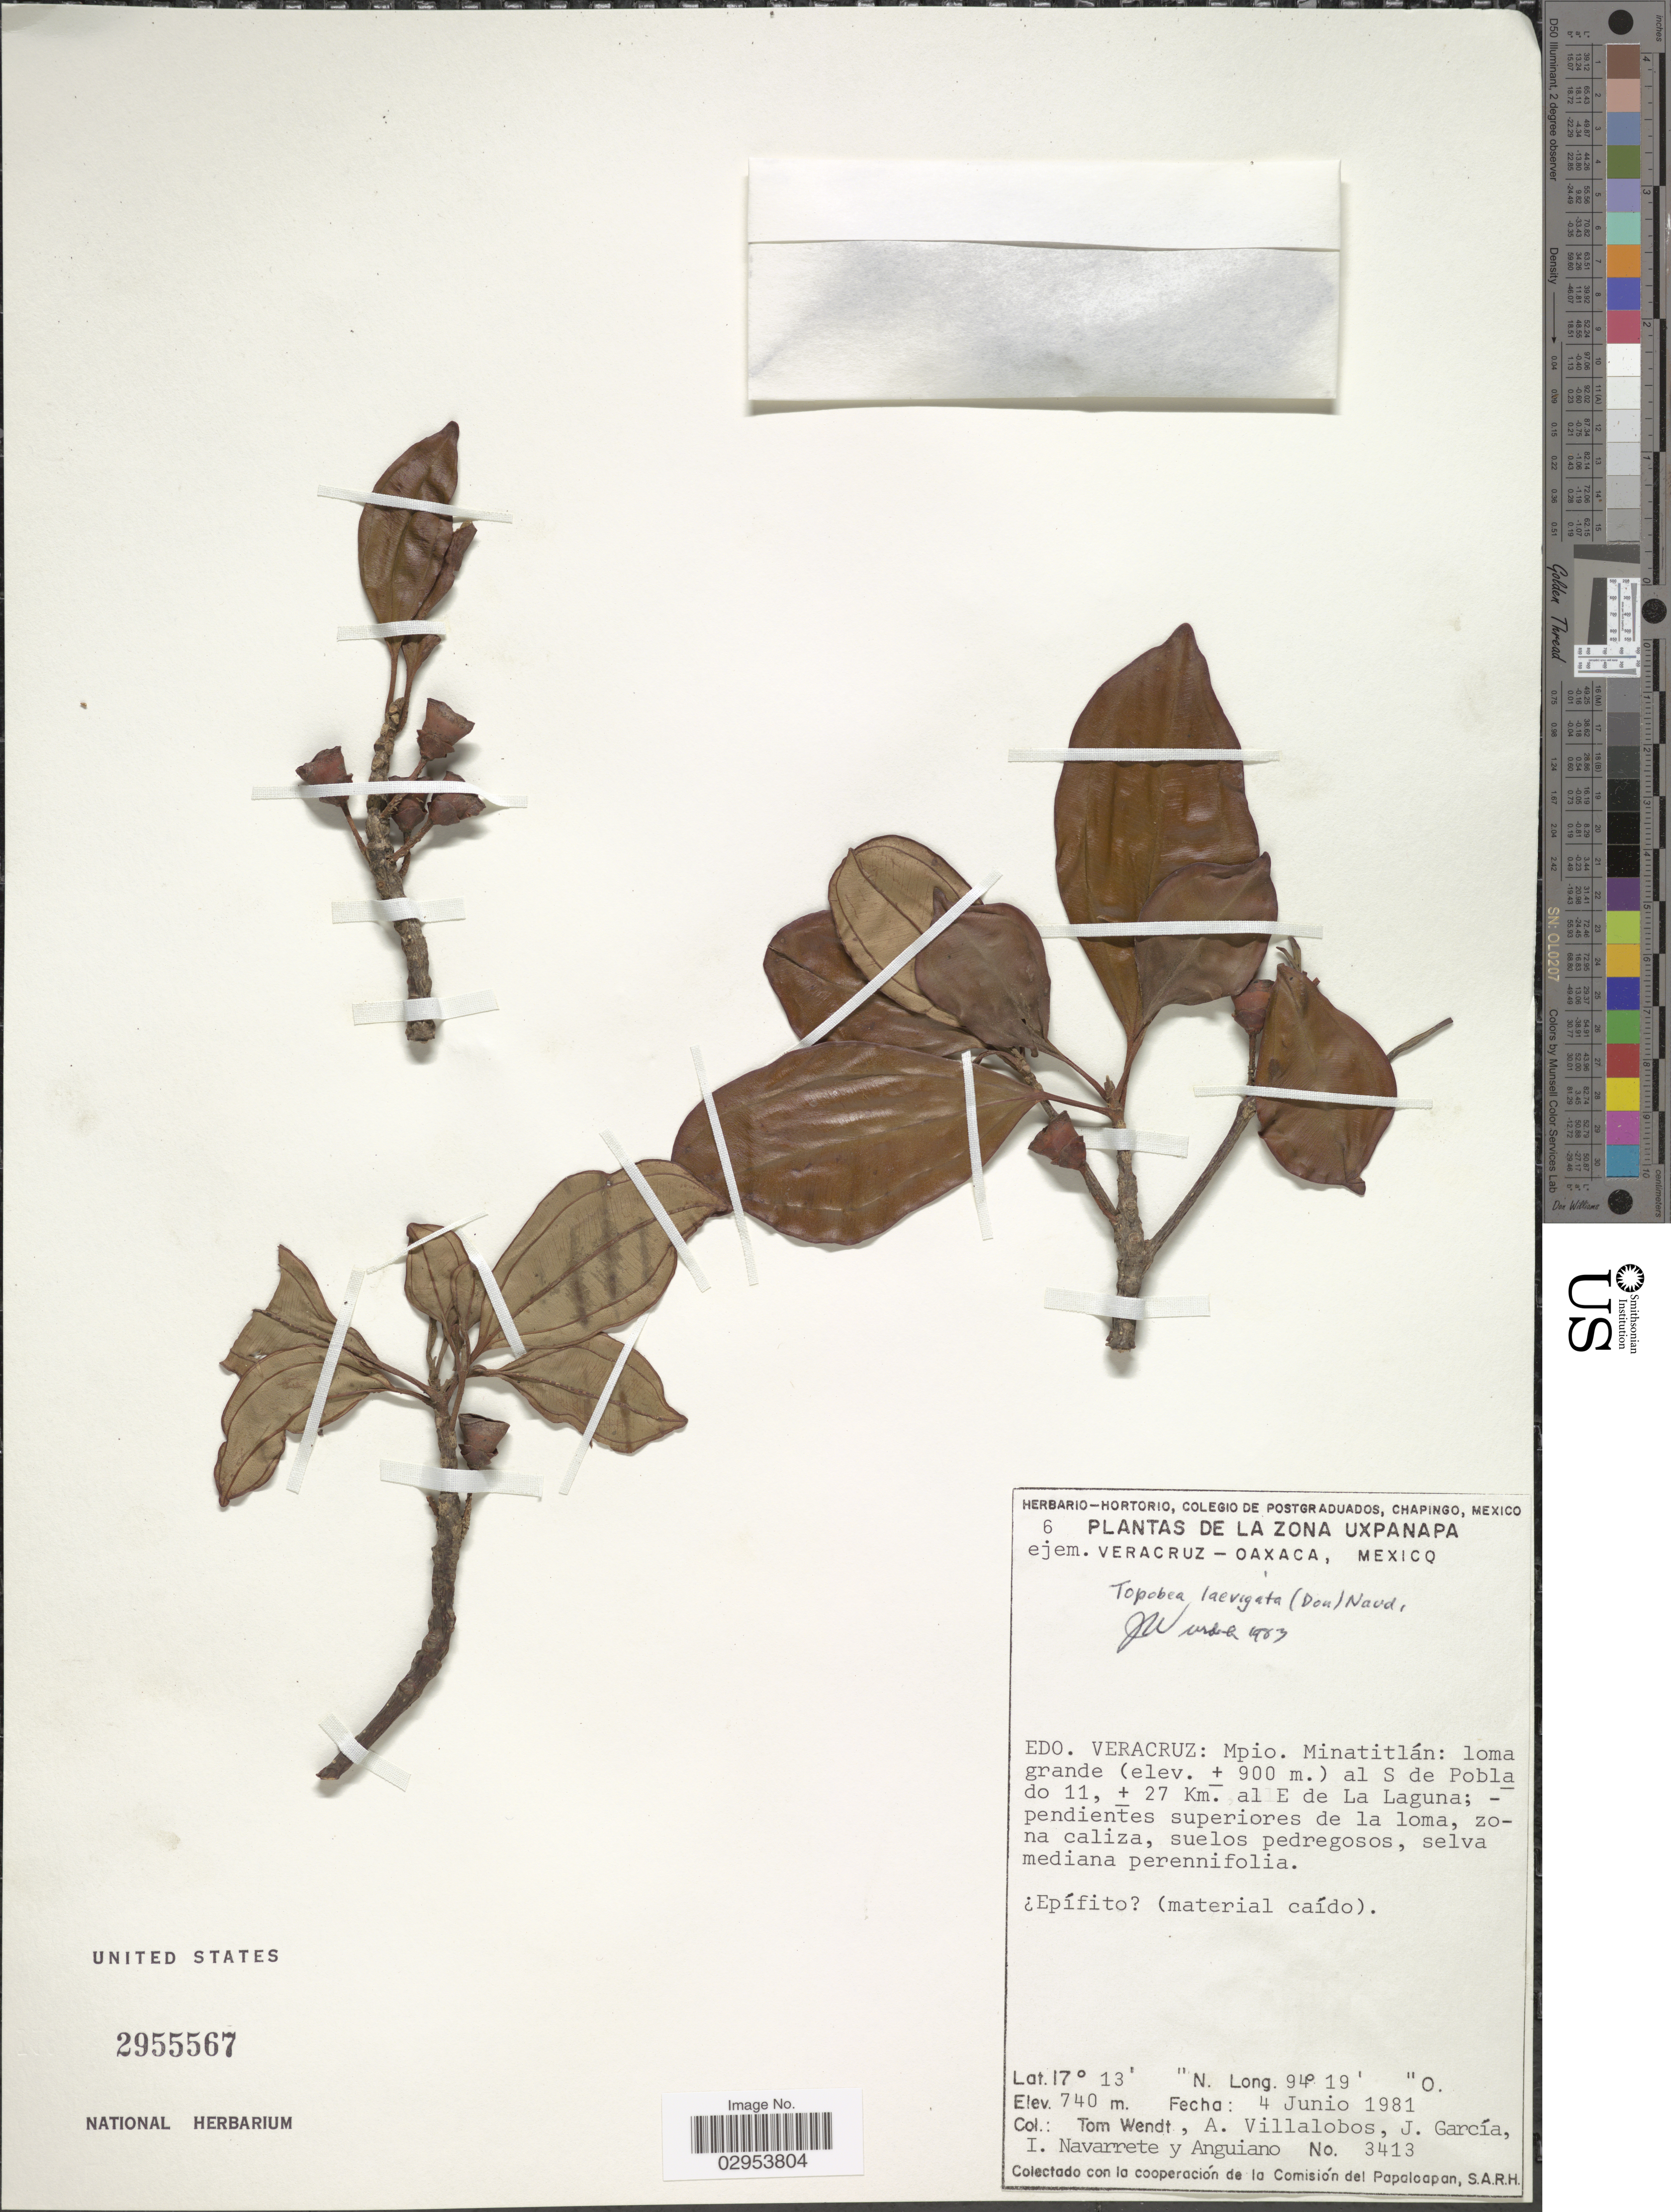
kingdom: Plantae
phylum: Tracheophyta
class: Magnoliopsida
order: Myrtales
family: Melastomataceae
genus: Topobea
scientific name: Topobea laevigata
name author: (D. Don) Naudin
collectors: T. L. Wendt, A. Villalobos, J. García, I. Navarrete & J. Anguiano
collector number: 3413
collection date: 1981-06-04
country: Mexico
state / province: Veracruz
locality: La Zona Uxpanapa. Mpio. Minatitlán: loma grande al S de Pobla do 11, ± 27 Km. al E de La Laguna.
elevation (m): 740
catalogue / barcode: US 2955567